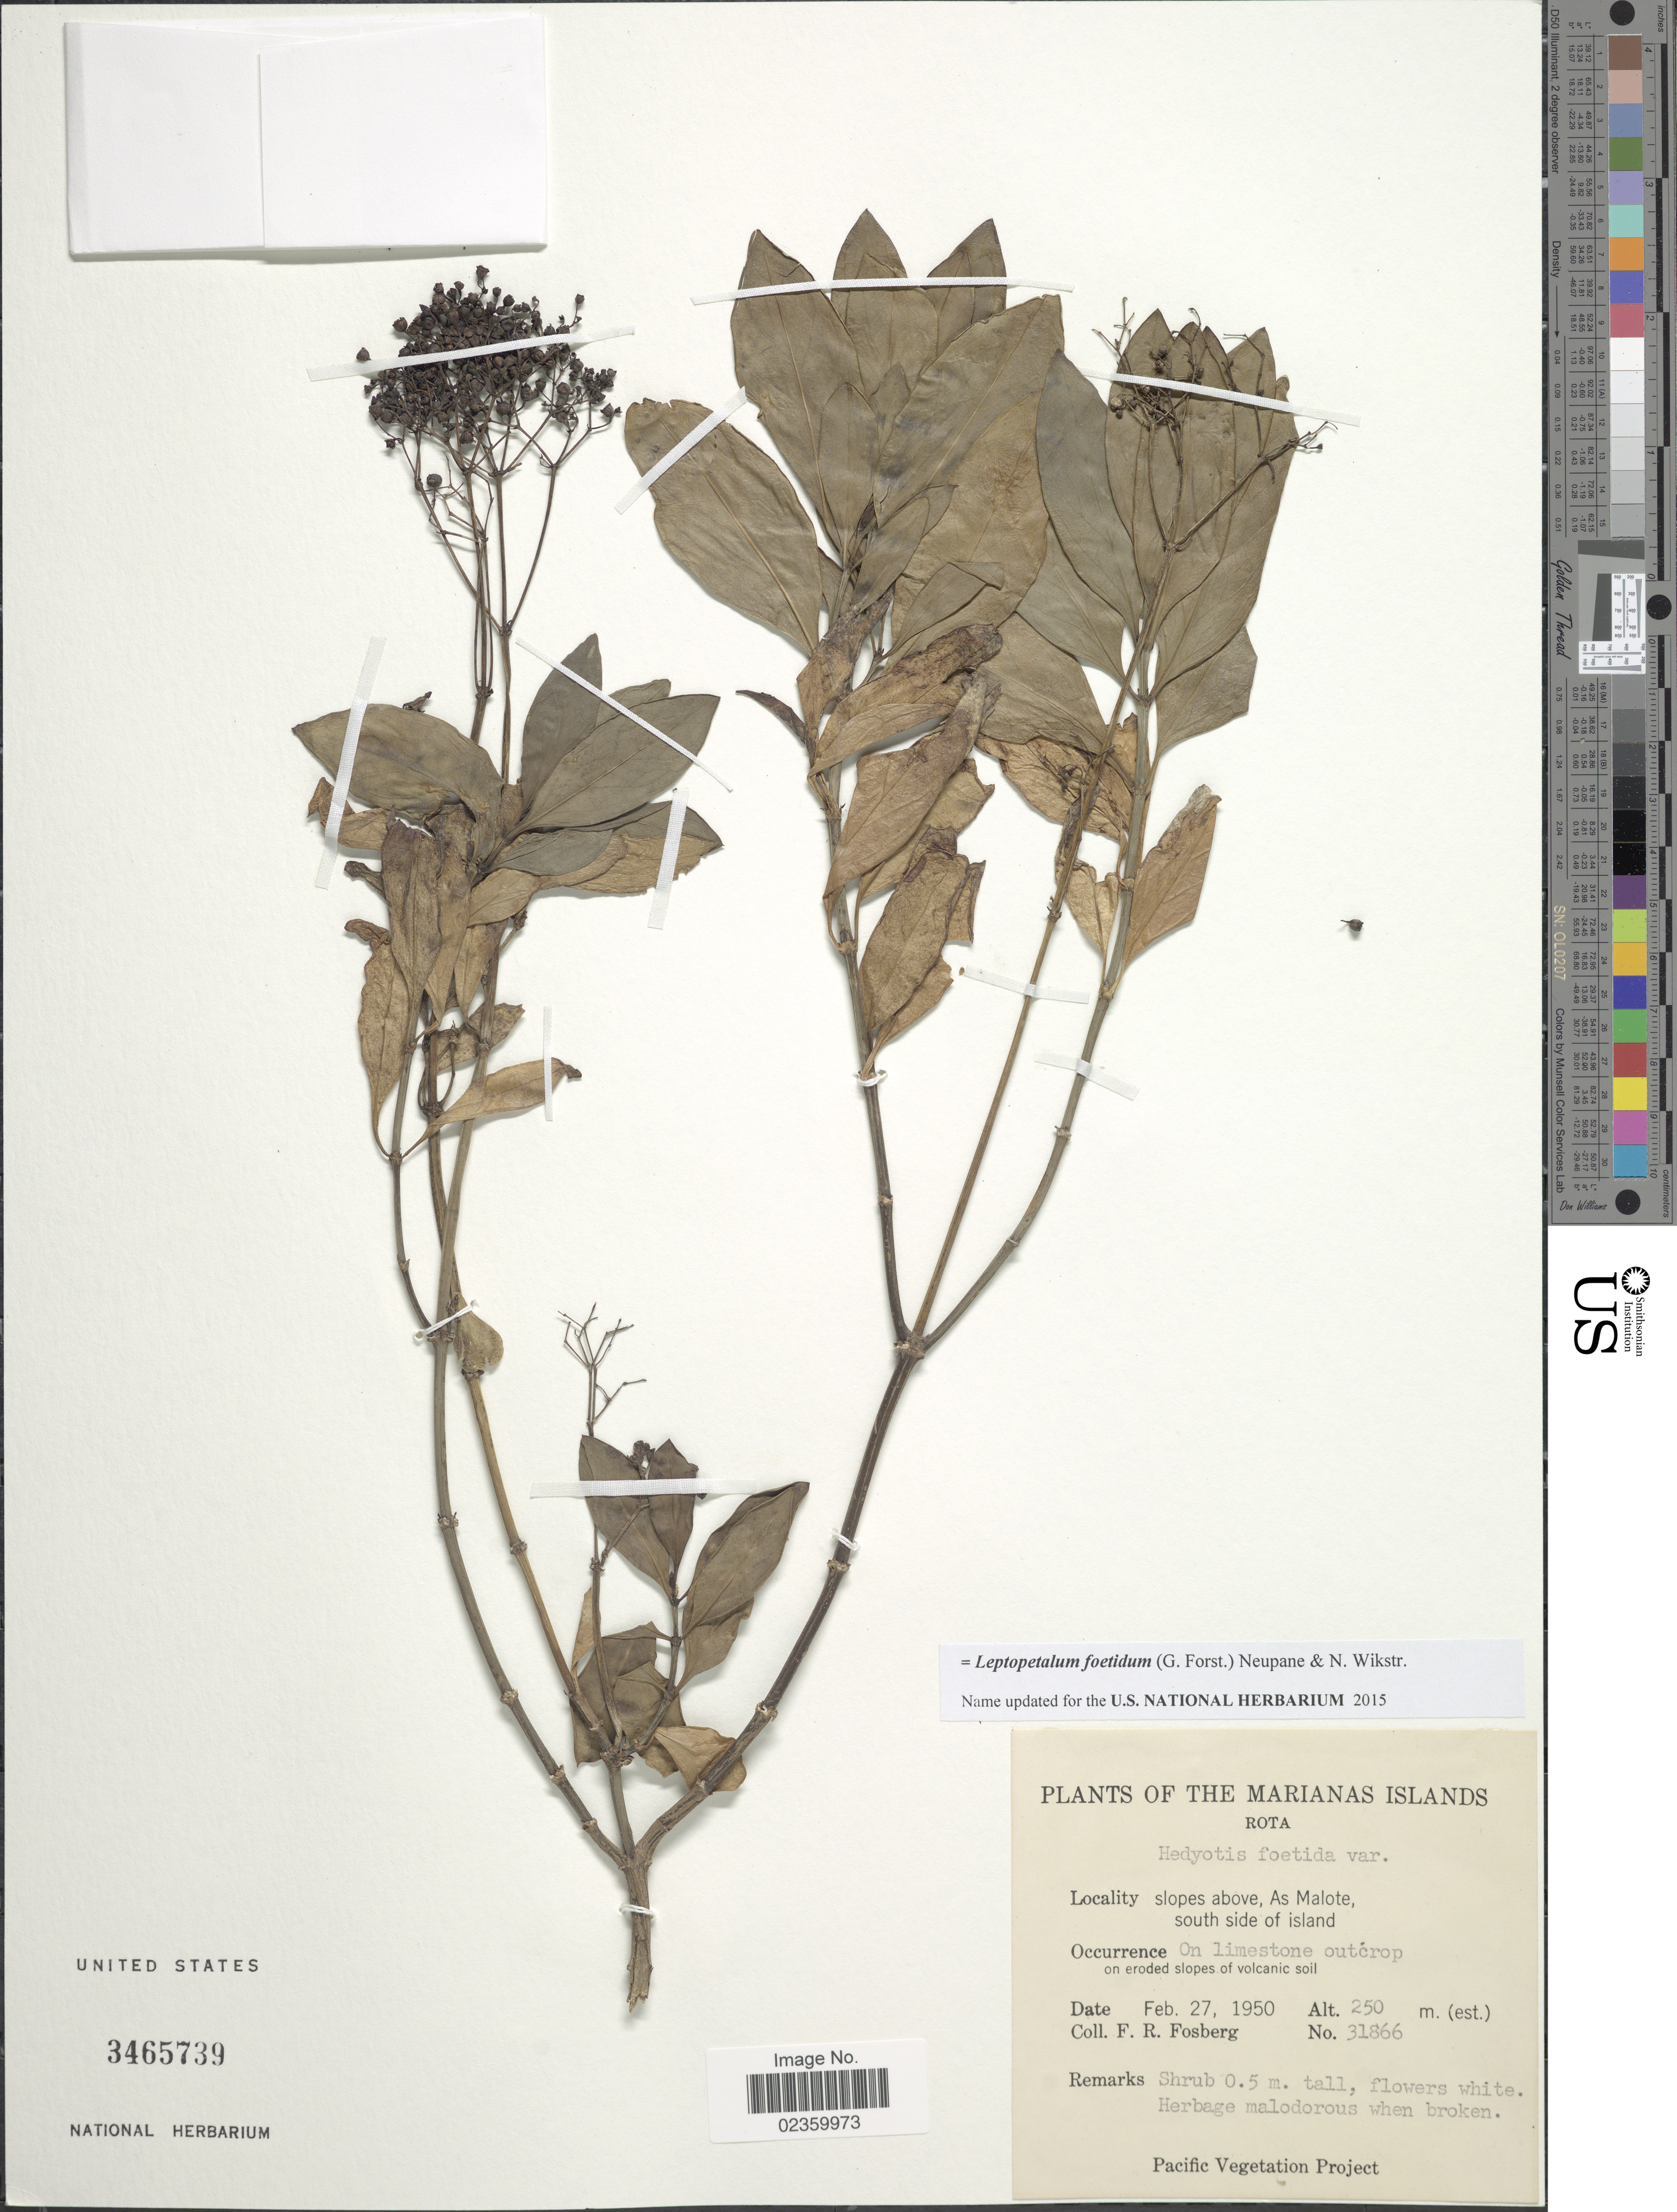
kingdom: Plantae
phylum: Tracheophyta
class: Magnoliopsida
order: Gentianales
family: Rubiaceae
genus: Leptopetalum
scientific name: Leptopetalum foetidum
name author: (G. Forst.) Neupane & N. Wikstr.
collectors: F. R. Fosberg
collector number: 31866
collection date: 1950-02-27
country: Northern Mariana Islands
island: Rota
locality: Rota. Slopes above, As Malote, south side of island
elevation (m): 250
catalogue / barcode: US 3465739